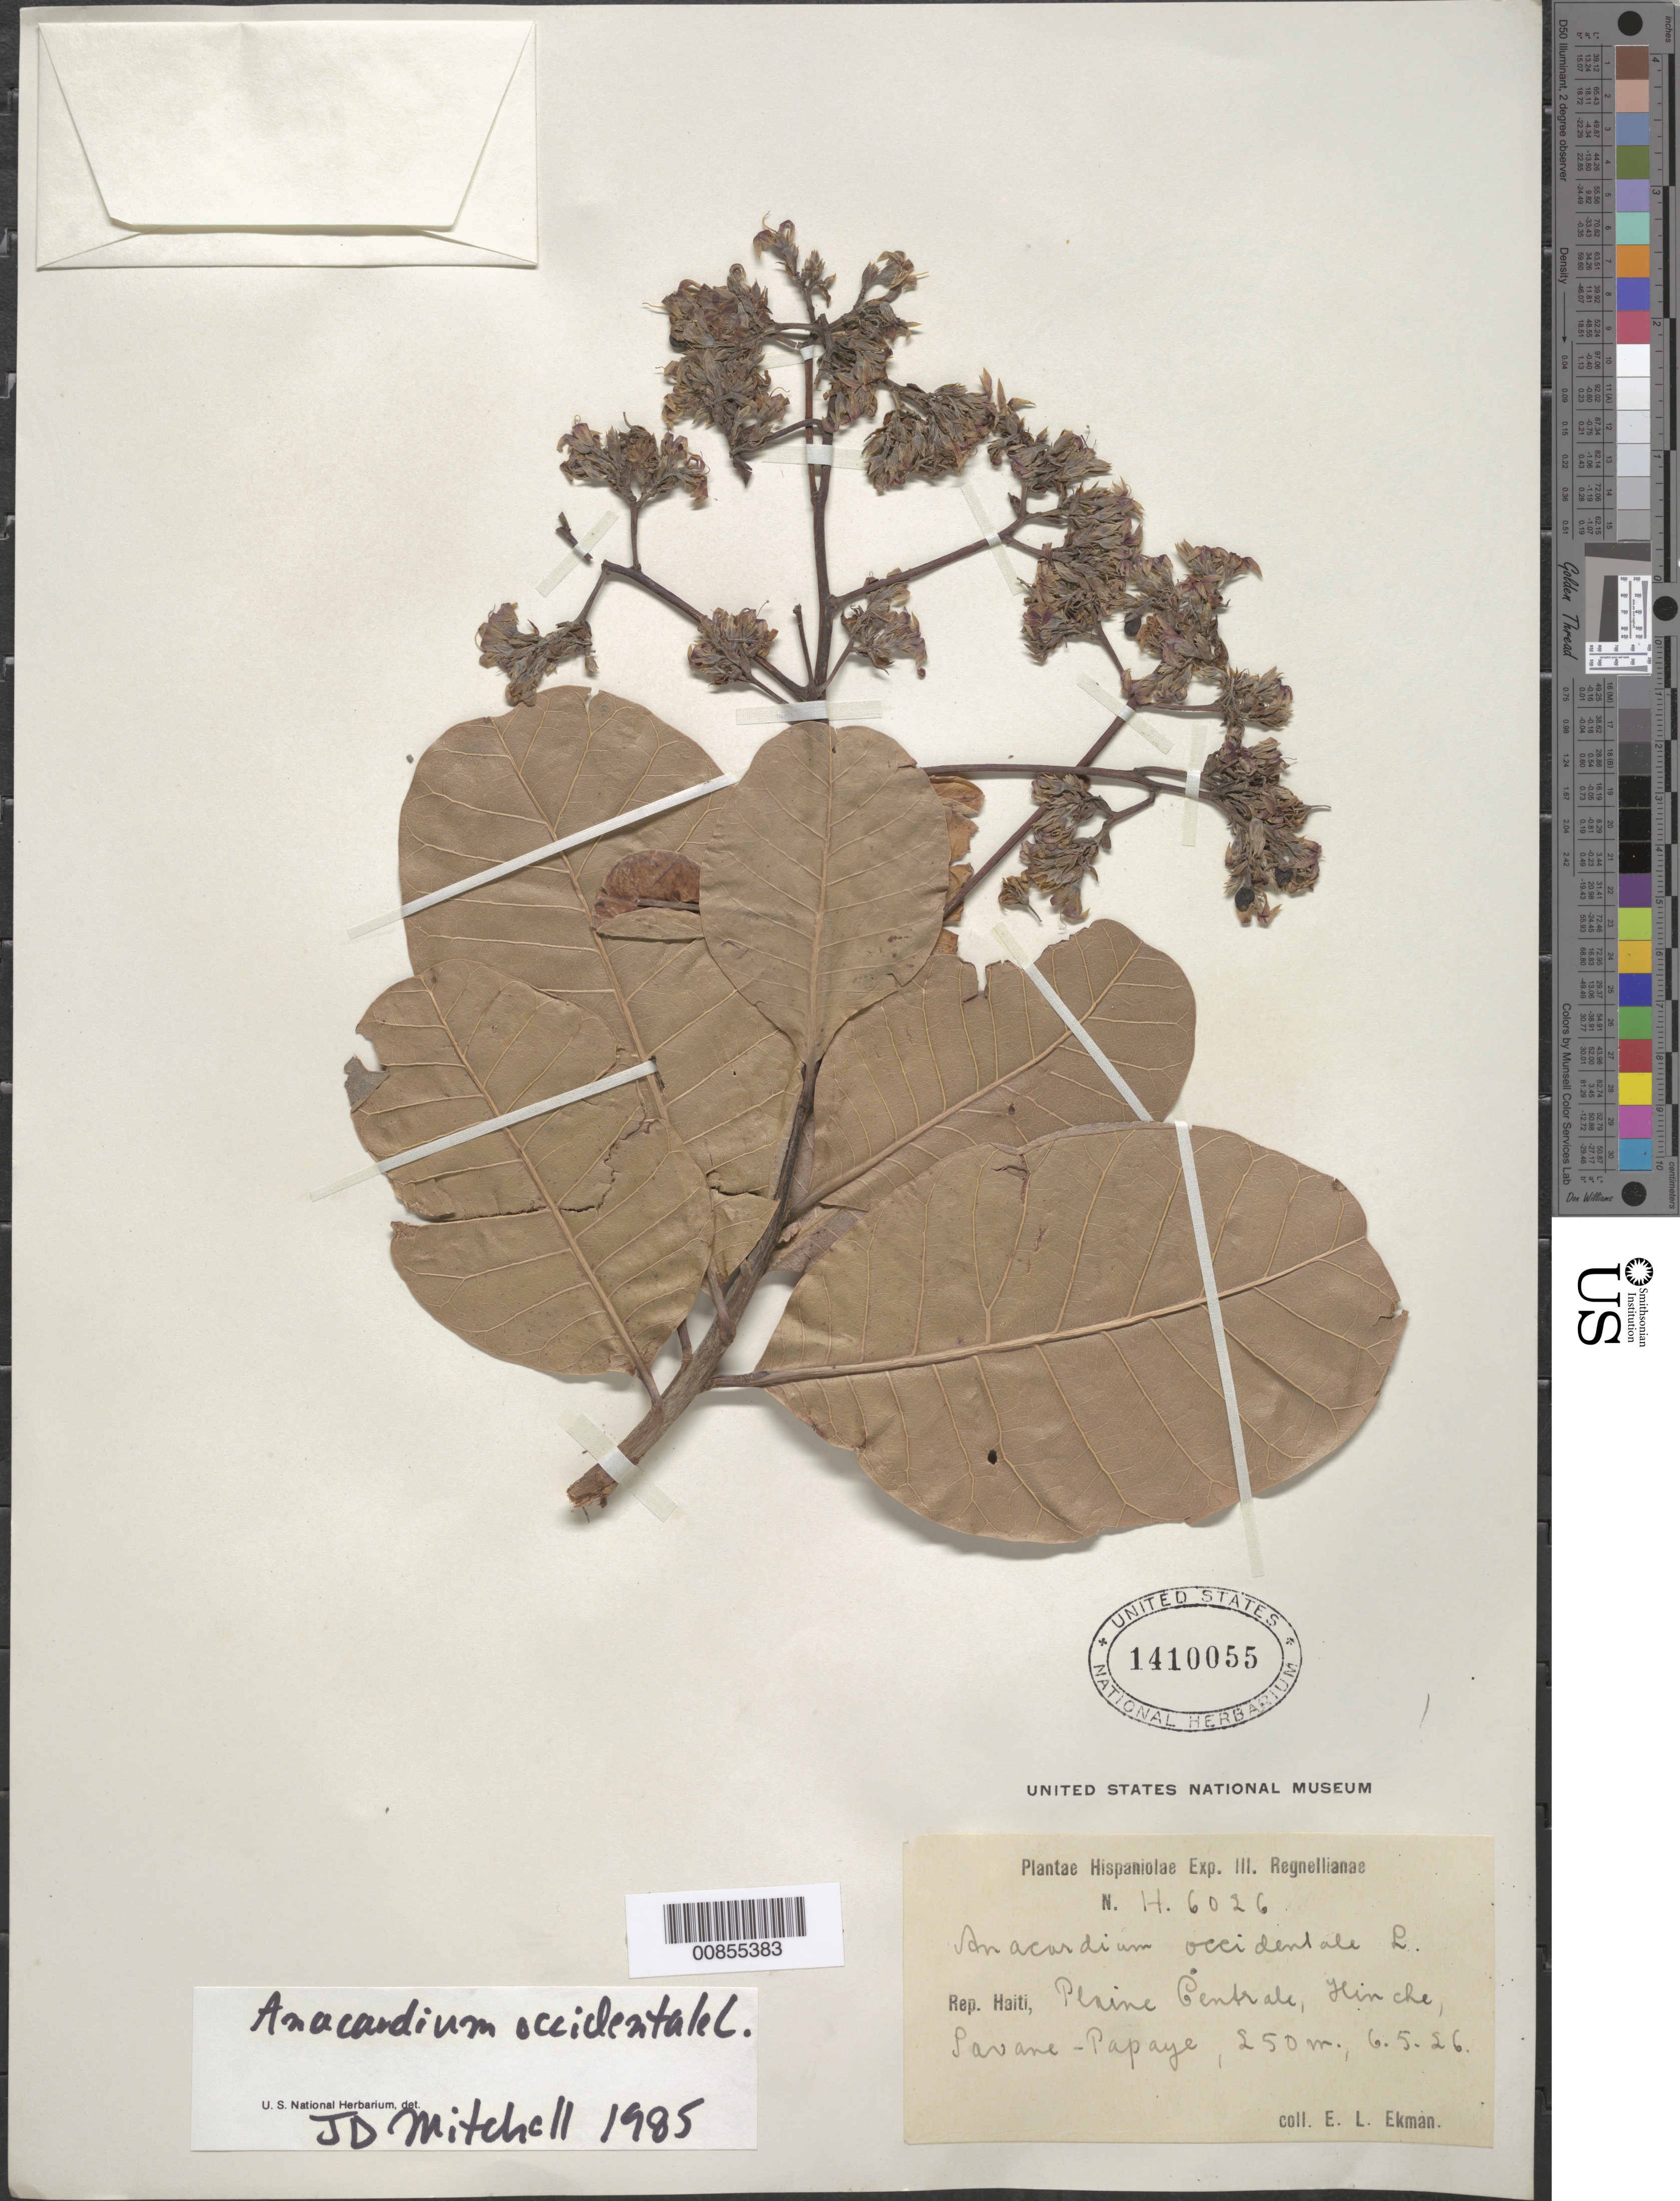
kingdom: Plantae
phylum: Tracheophyta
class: Magnoliopsida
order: Sapindales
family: Anacardiaceae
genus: Anacardium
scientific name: Anacardium occidentale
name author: L.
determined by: Mitchell, John D.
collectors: E. L. Ekman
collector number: H 6026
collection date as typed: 06 May 1926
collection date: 1926-05-06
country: Haiti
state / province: Artibonite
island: Hispaniola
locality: Plaine Centrale, Hinche, Savane-Papaye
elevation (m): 250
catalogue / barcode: US 1410055